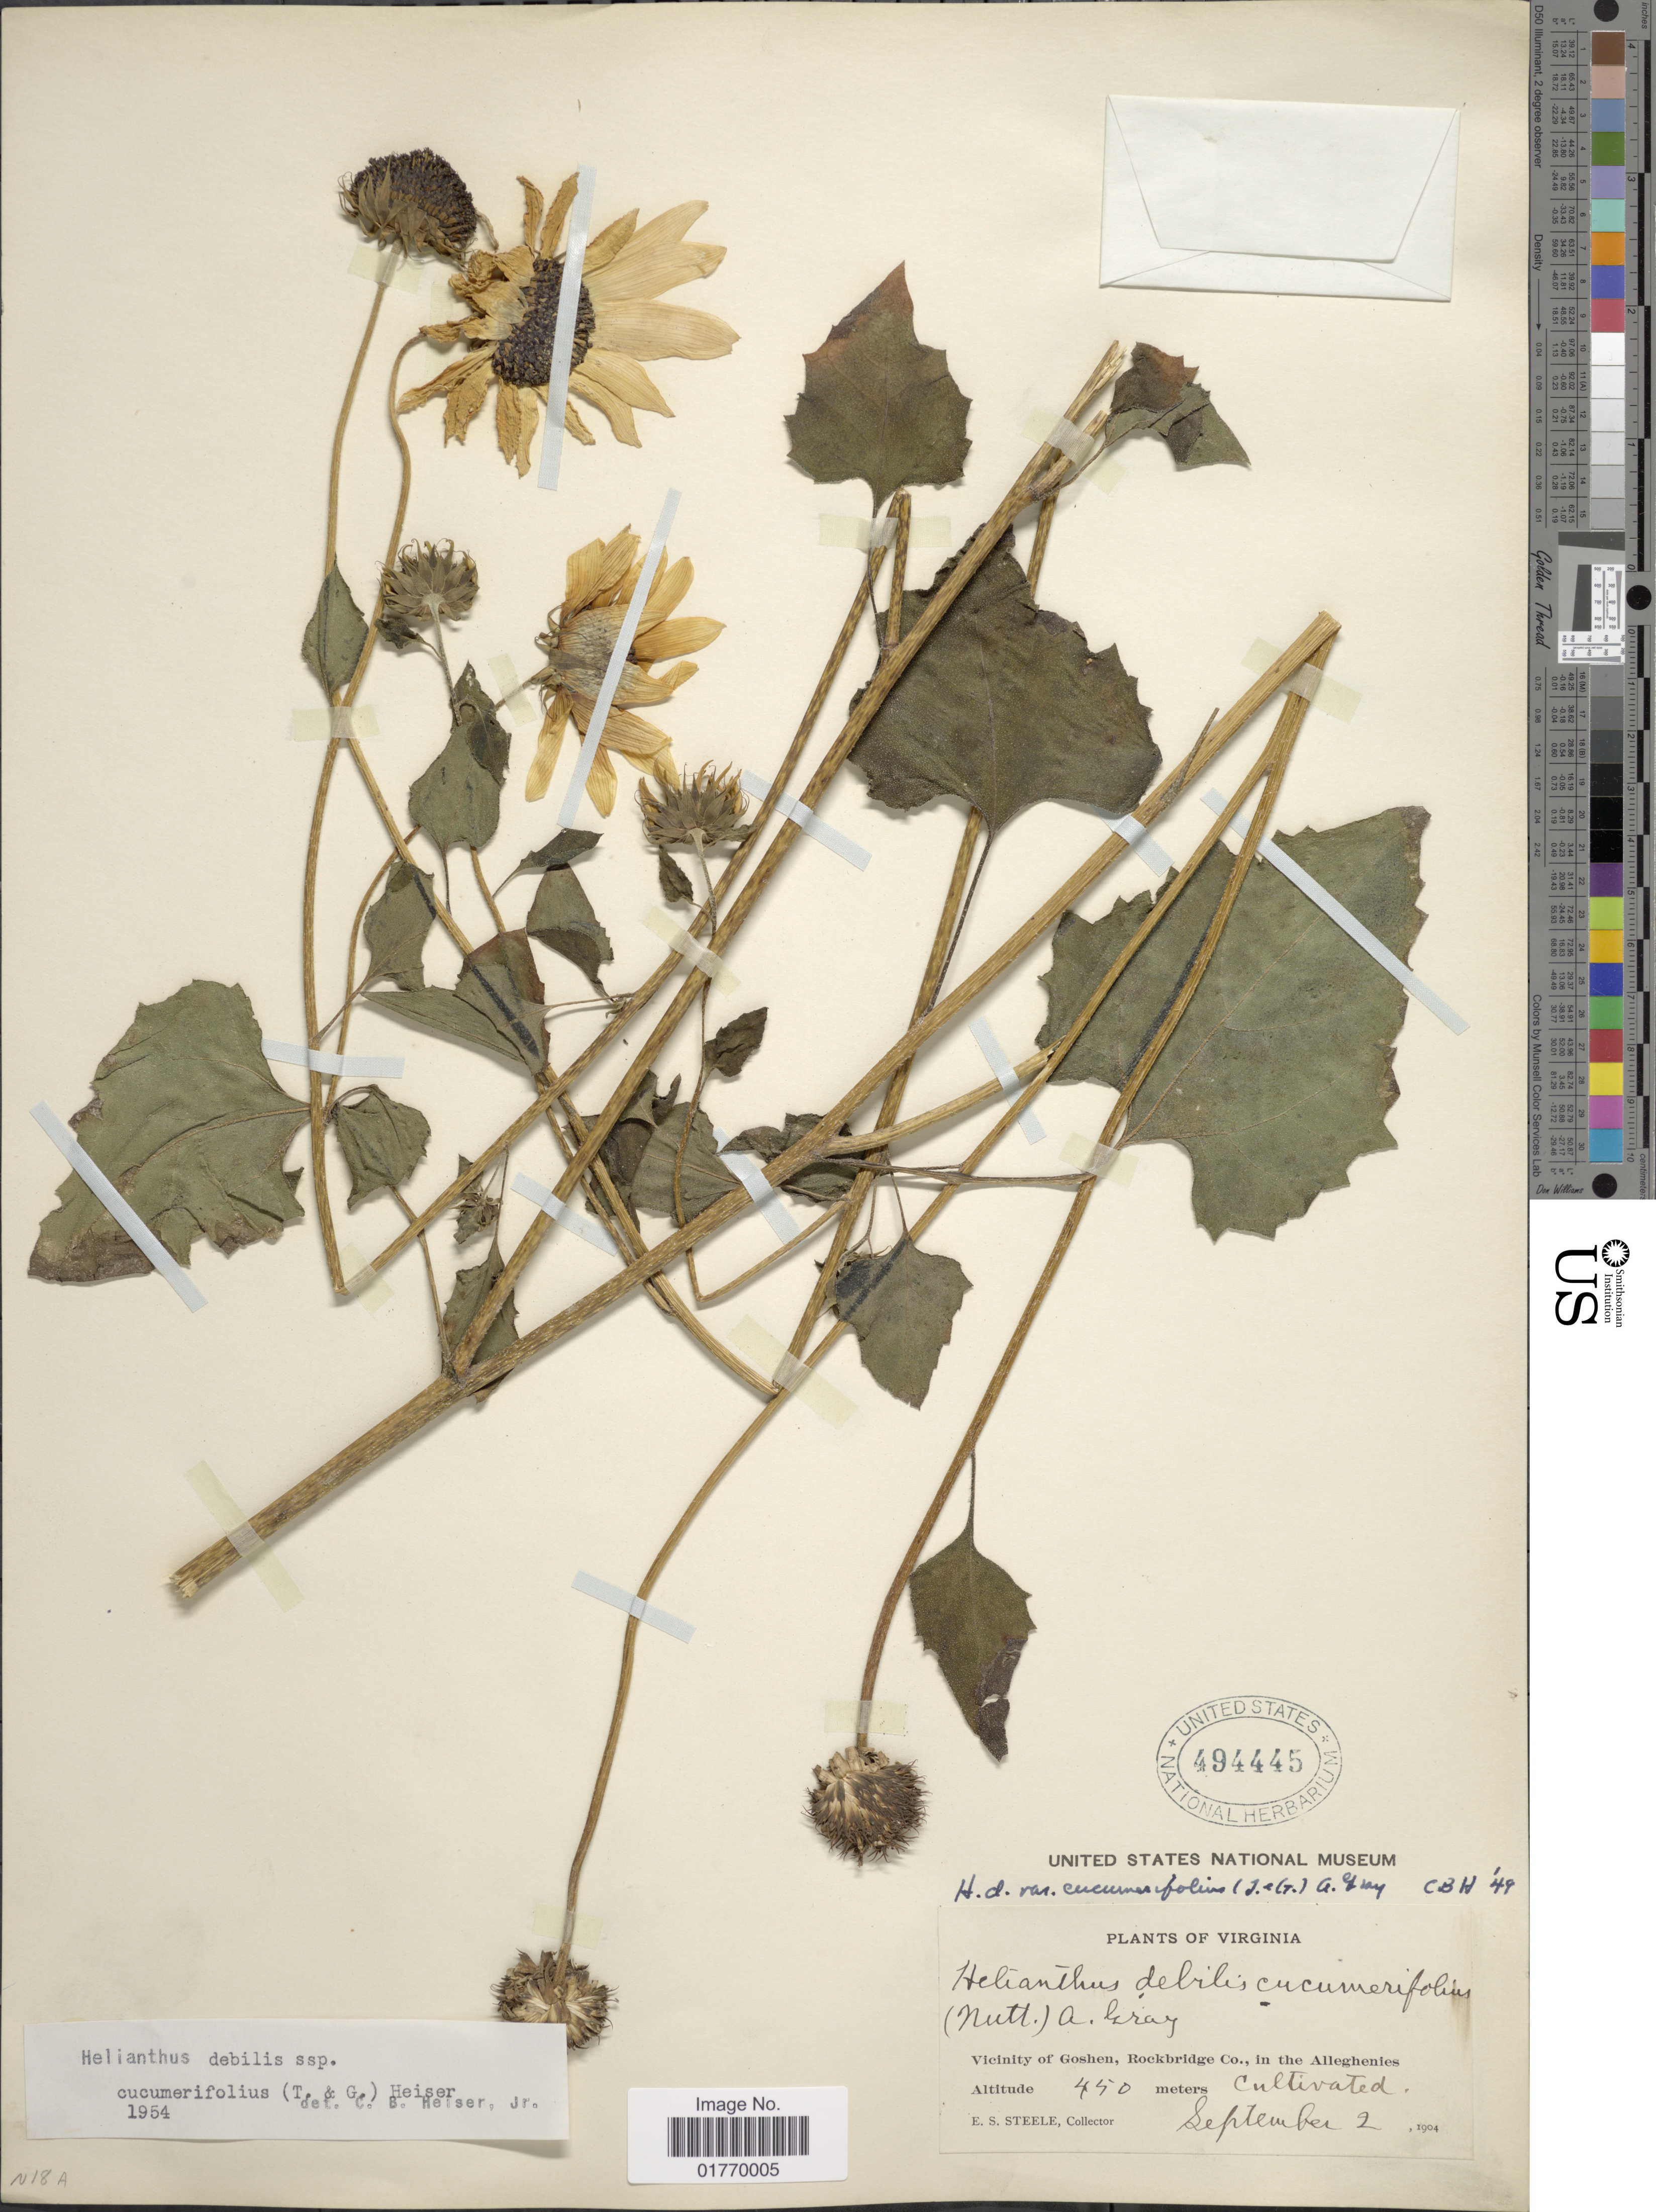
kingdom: Plantae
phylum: Tracheophyta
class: Magnoliopsida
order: Asterales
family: Asteraceae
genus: Helianthus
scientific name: Helianthus debilis subsp. cucumerifolius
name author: (Torr. & A. Gray) Heiser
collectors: E. Steele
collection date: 1904-09-02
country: United States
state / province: Virginia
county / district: Rockbridge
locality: Vicinity of Gosheb, Rockbridge Co., in the Alleghenies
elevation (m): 450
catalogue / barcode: US 494445